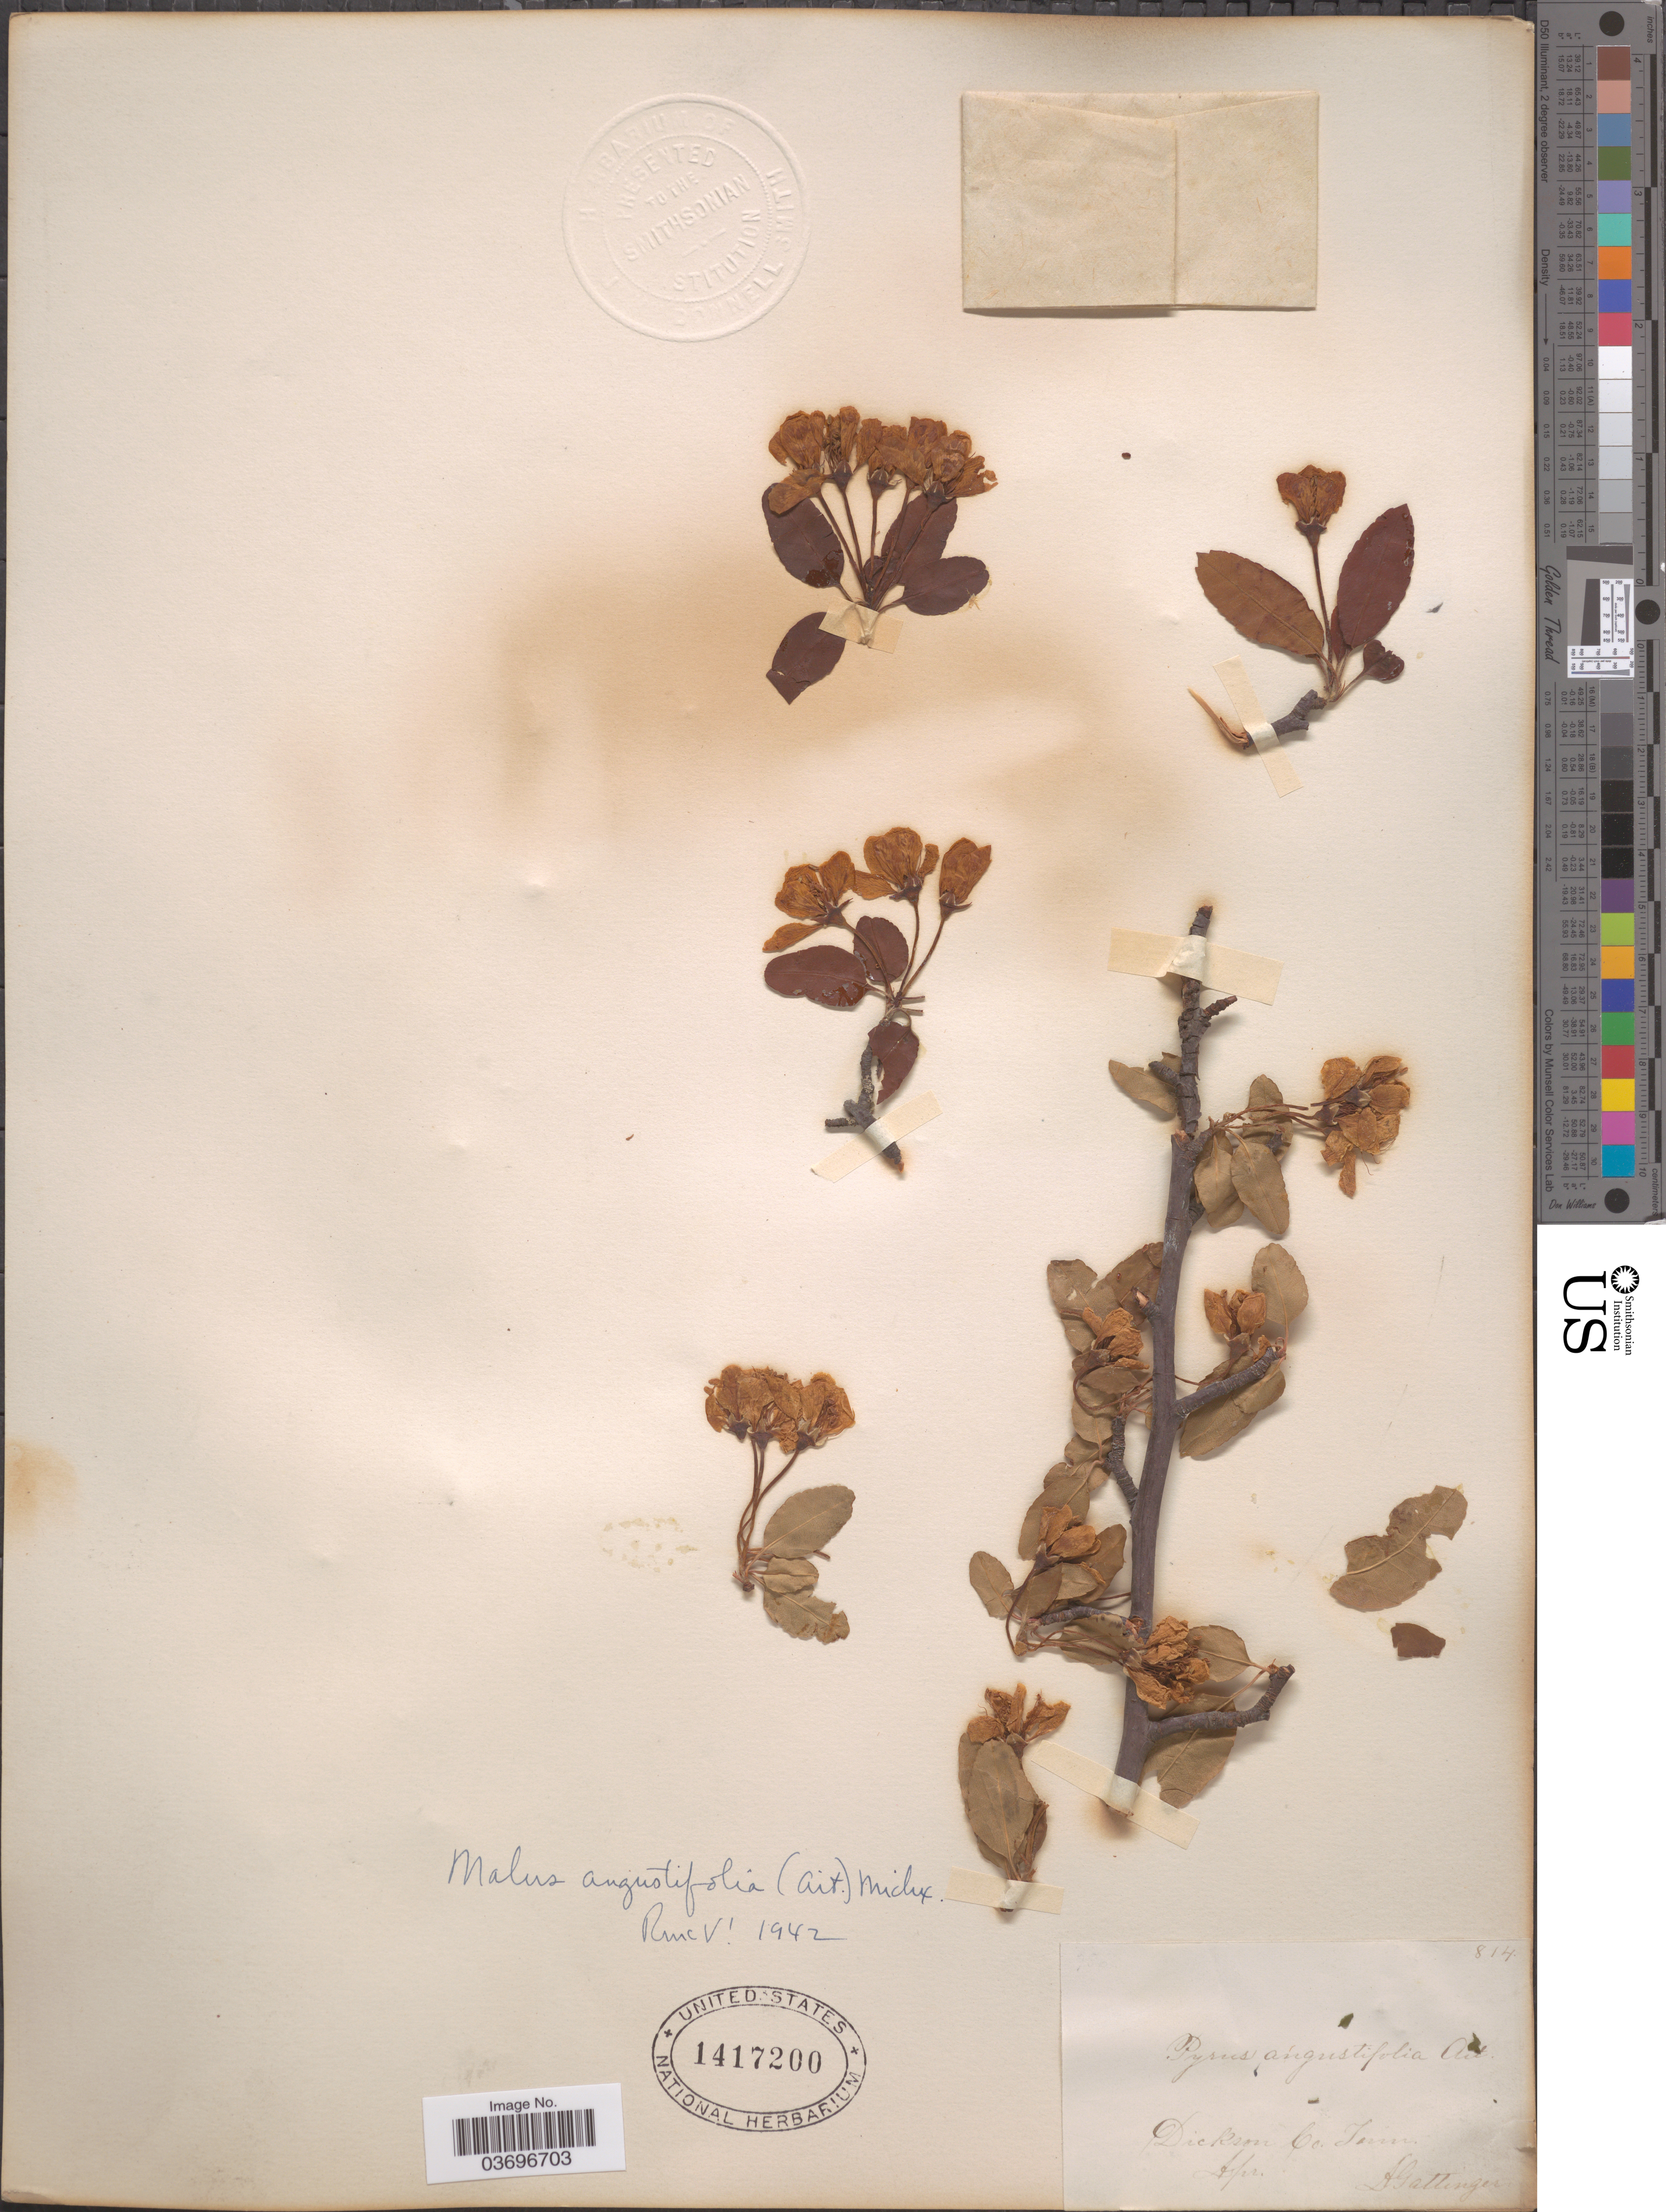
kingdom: Plantae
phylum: Tracheophyta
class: Magnoliopsida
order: Rosales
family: Rosaceae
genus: Malus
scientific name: Malus angustifolia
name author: (Aiton) Michx.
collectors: A. Gattinger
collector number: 814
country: United States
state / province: Tennessee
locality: Dickson Co.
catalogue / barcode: US 1417200